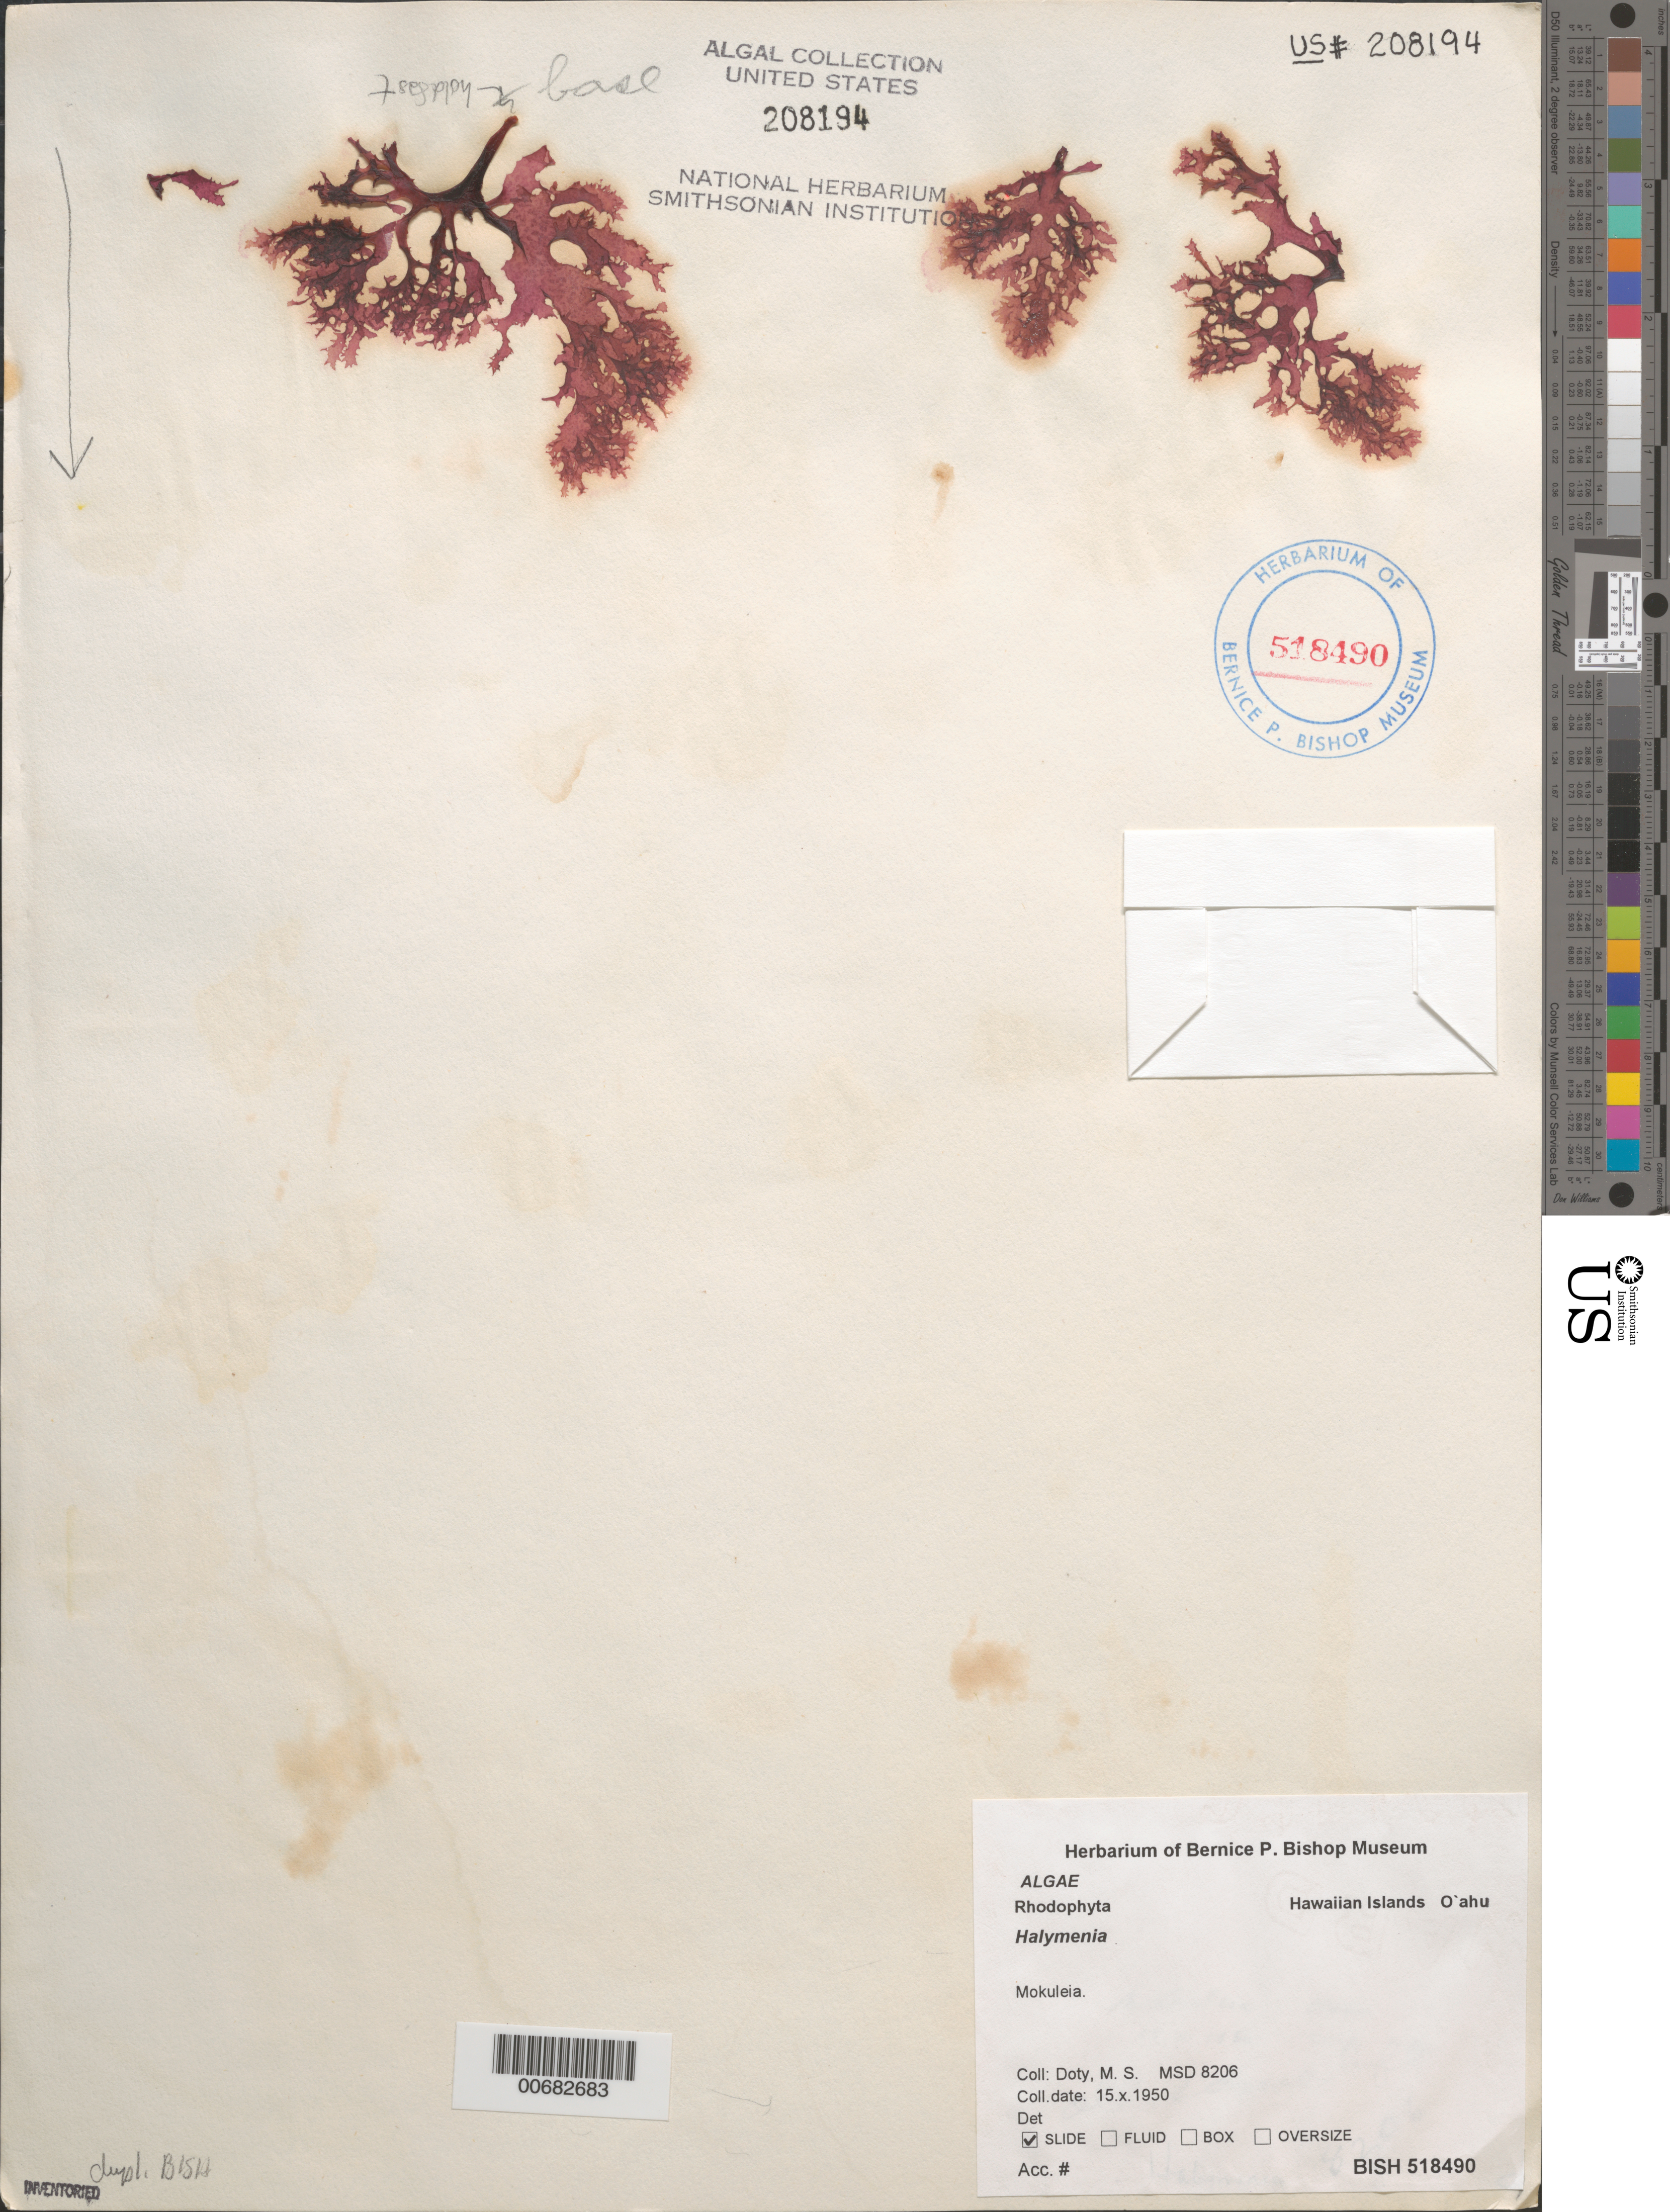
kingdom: Plantae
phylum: Rhodophyta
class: Florideophyceae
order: Halymeniales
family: Halymeniaceae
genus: Halymenia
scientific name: Halymenia sp.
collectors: M. S. Doty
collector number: MSD 8206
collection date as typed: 15 Oct 1950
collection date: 1950-10-15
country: United States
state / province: Hawaii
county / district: Honolulu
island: Oahu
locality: Mokuleia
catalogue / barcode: US 208194